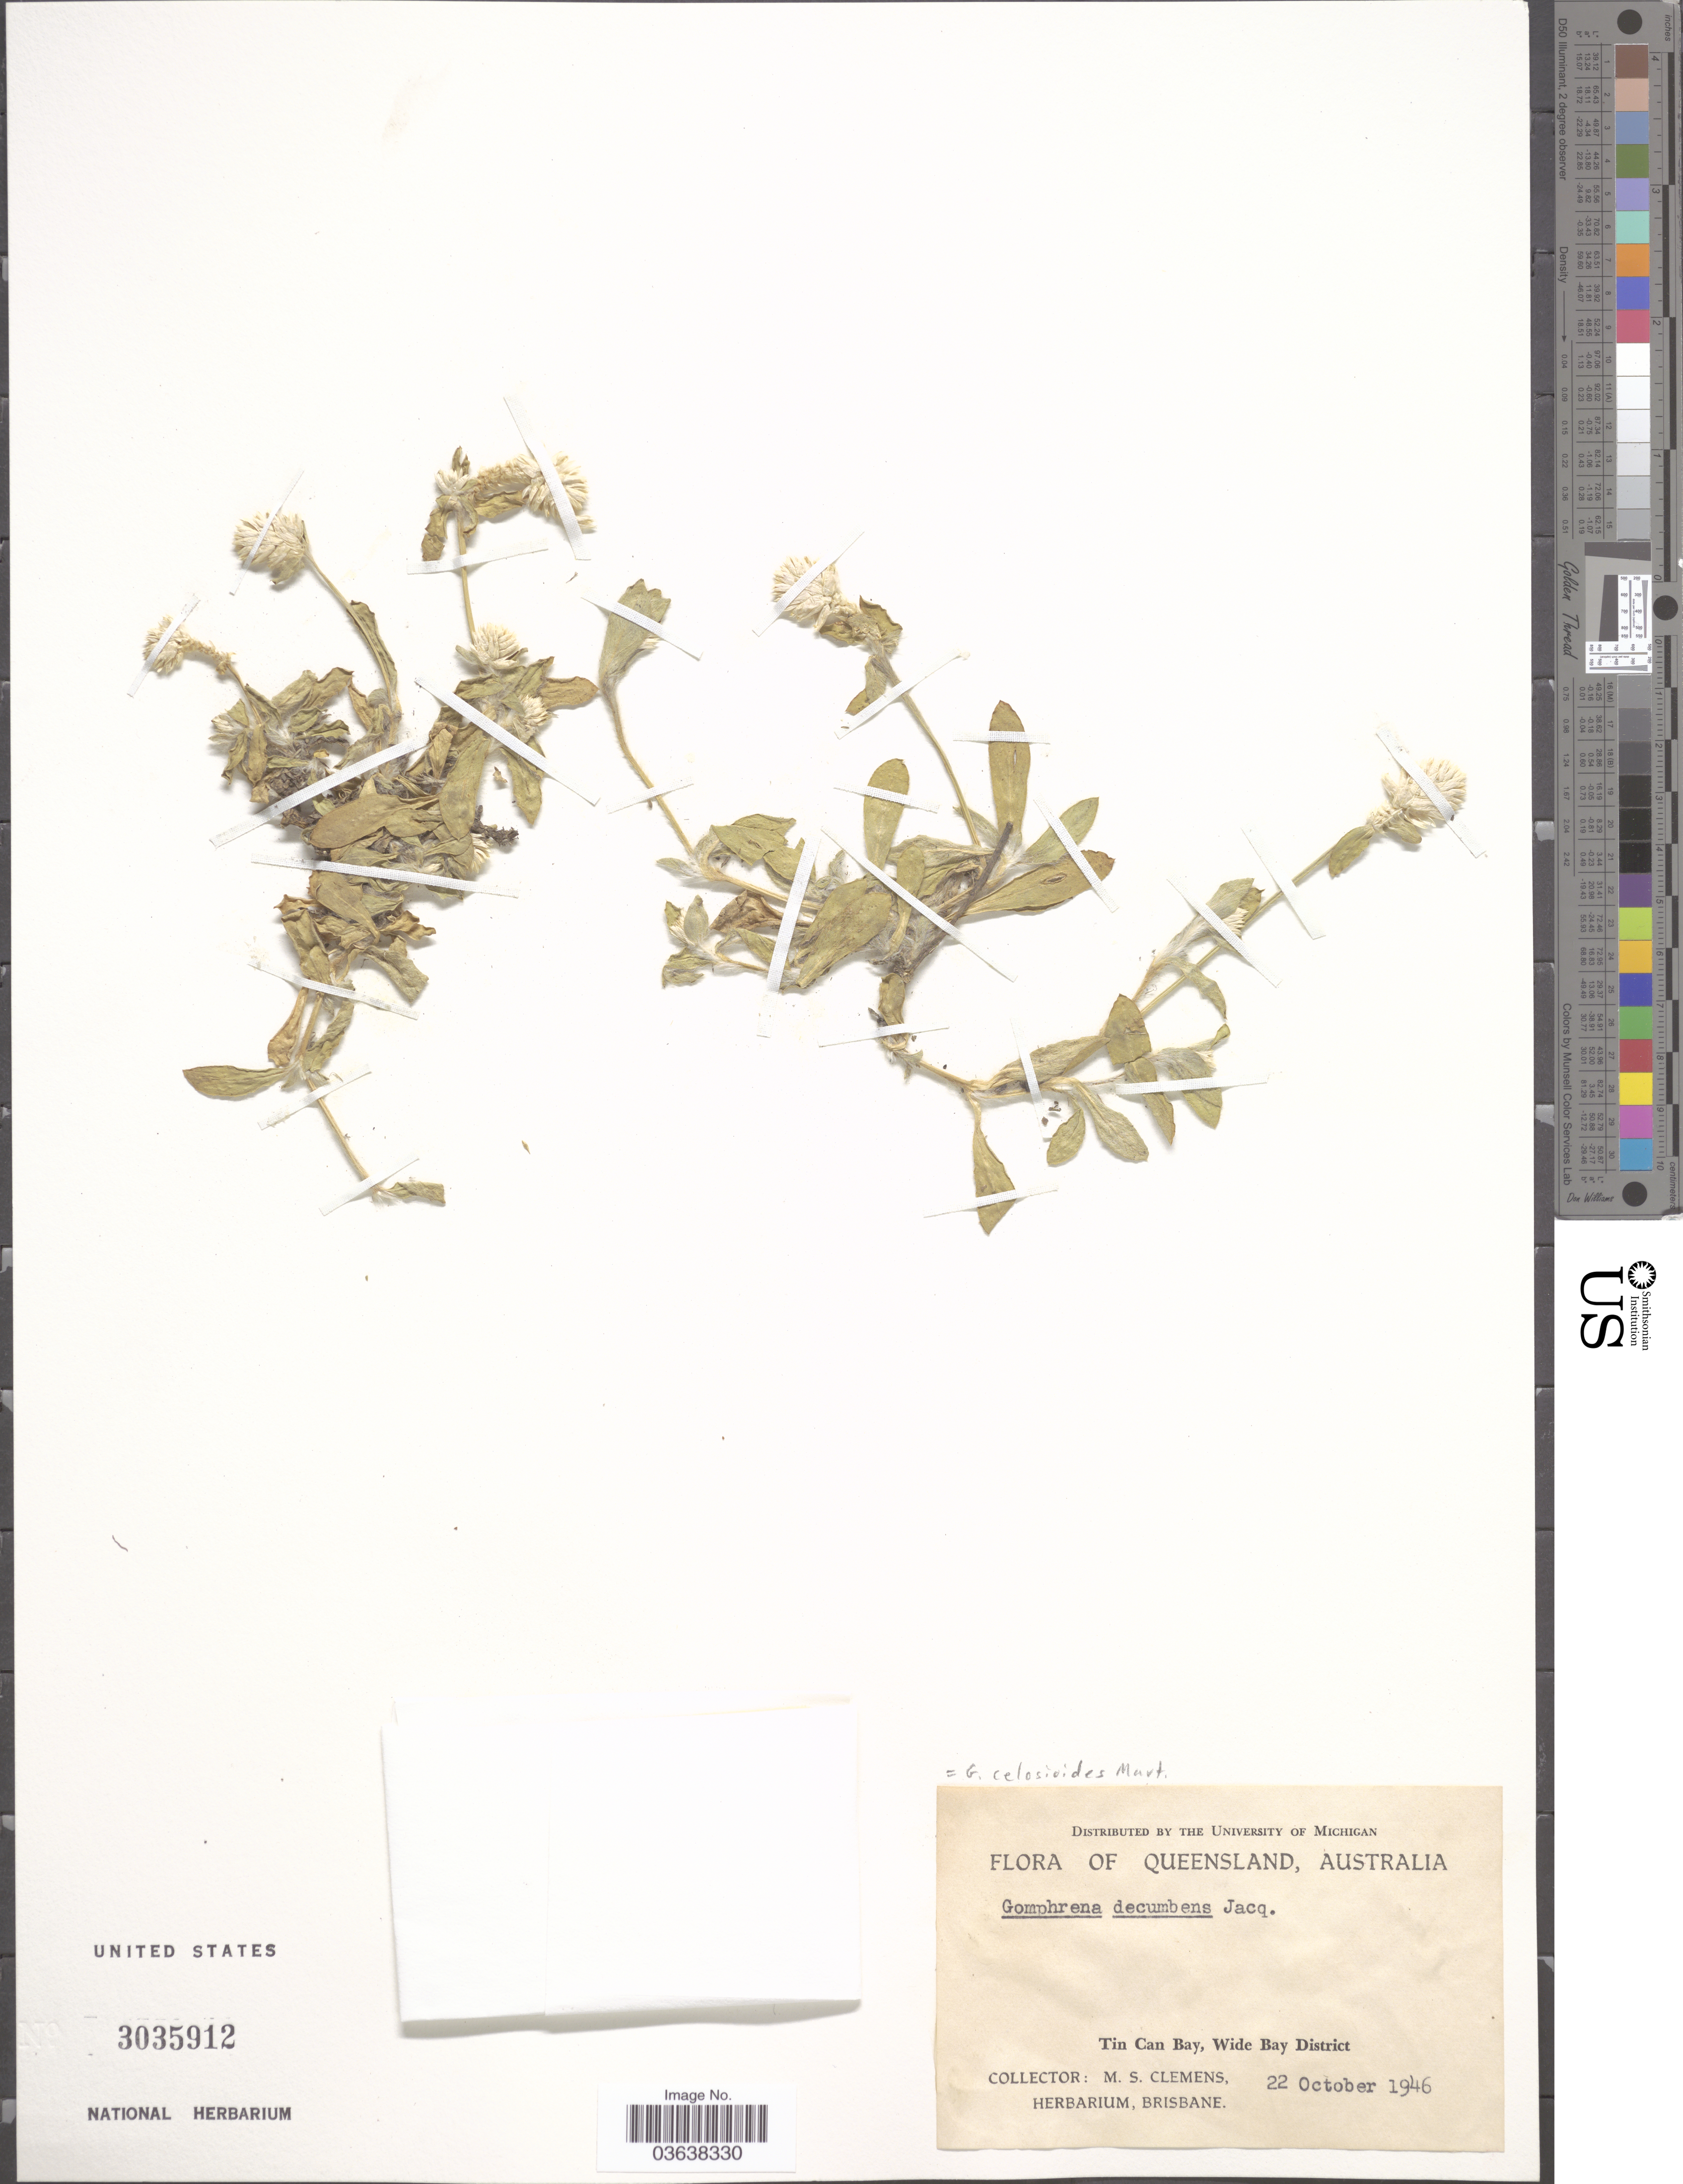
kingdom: Plantae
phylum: Tracheophyta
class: Magnoliopsida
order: Caryophyllales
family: Amaranthaceae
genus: Gomphrena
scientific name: Gomphrena celosioides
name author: Mart.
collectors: M. S. Clemens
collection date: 1946-10-22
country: Australia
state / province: Queensland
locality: Tin Can Bay, Wide Bay District.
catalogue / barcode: US 3035912